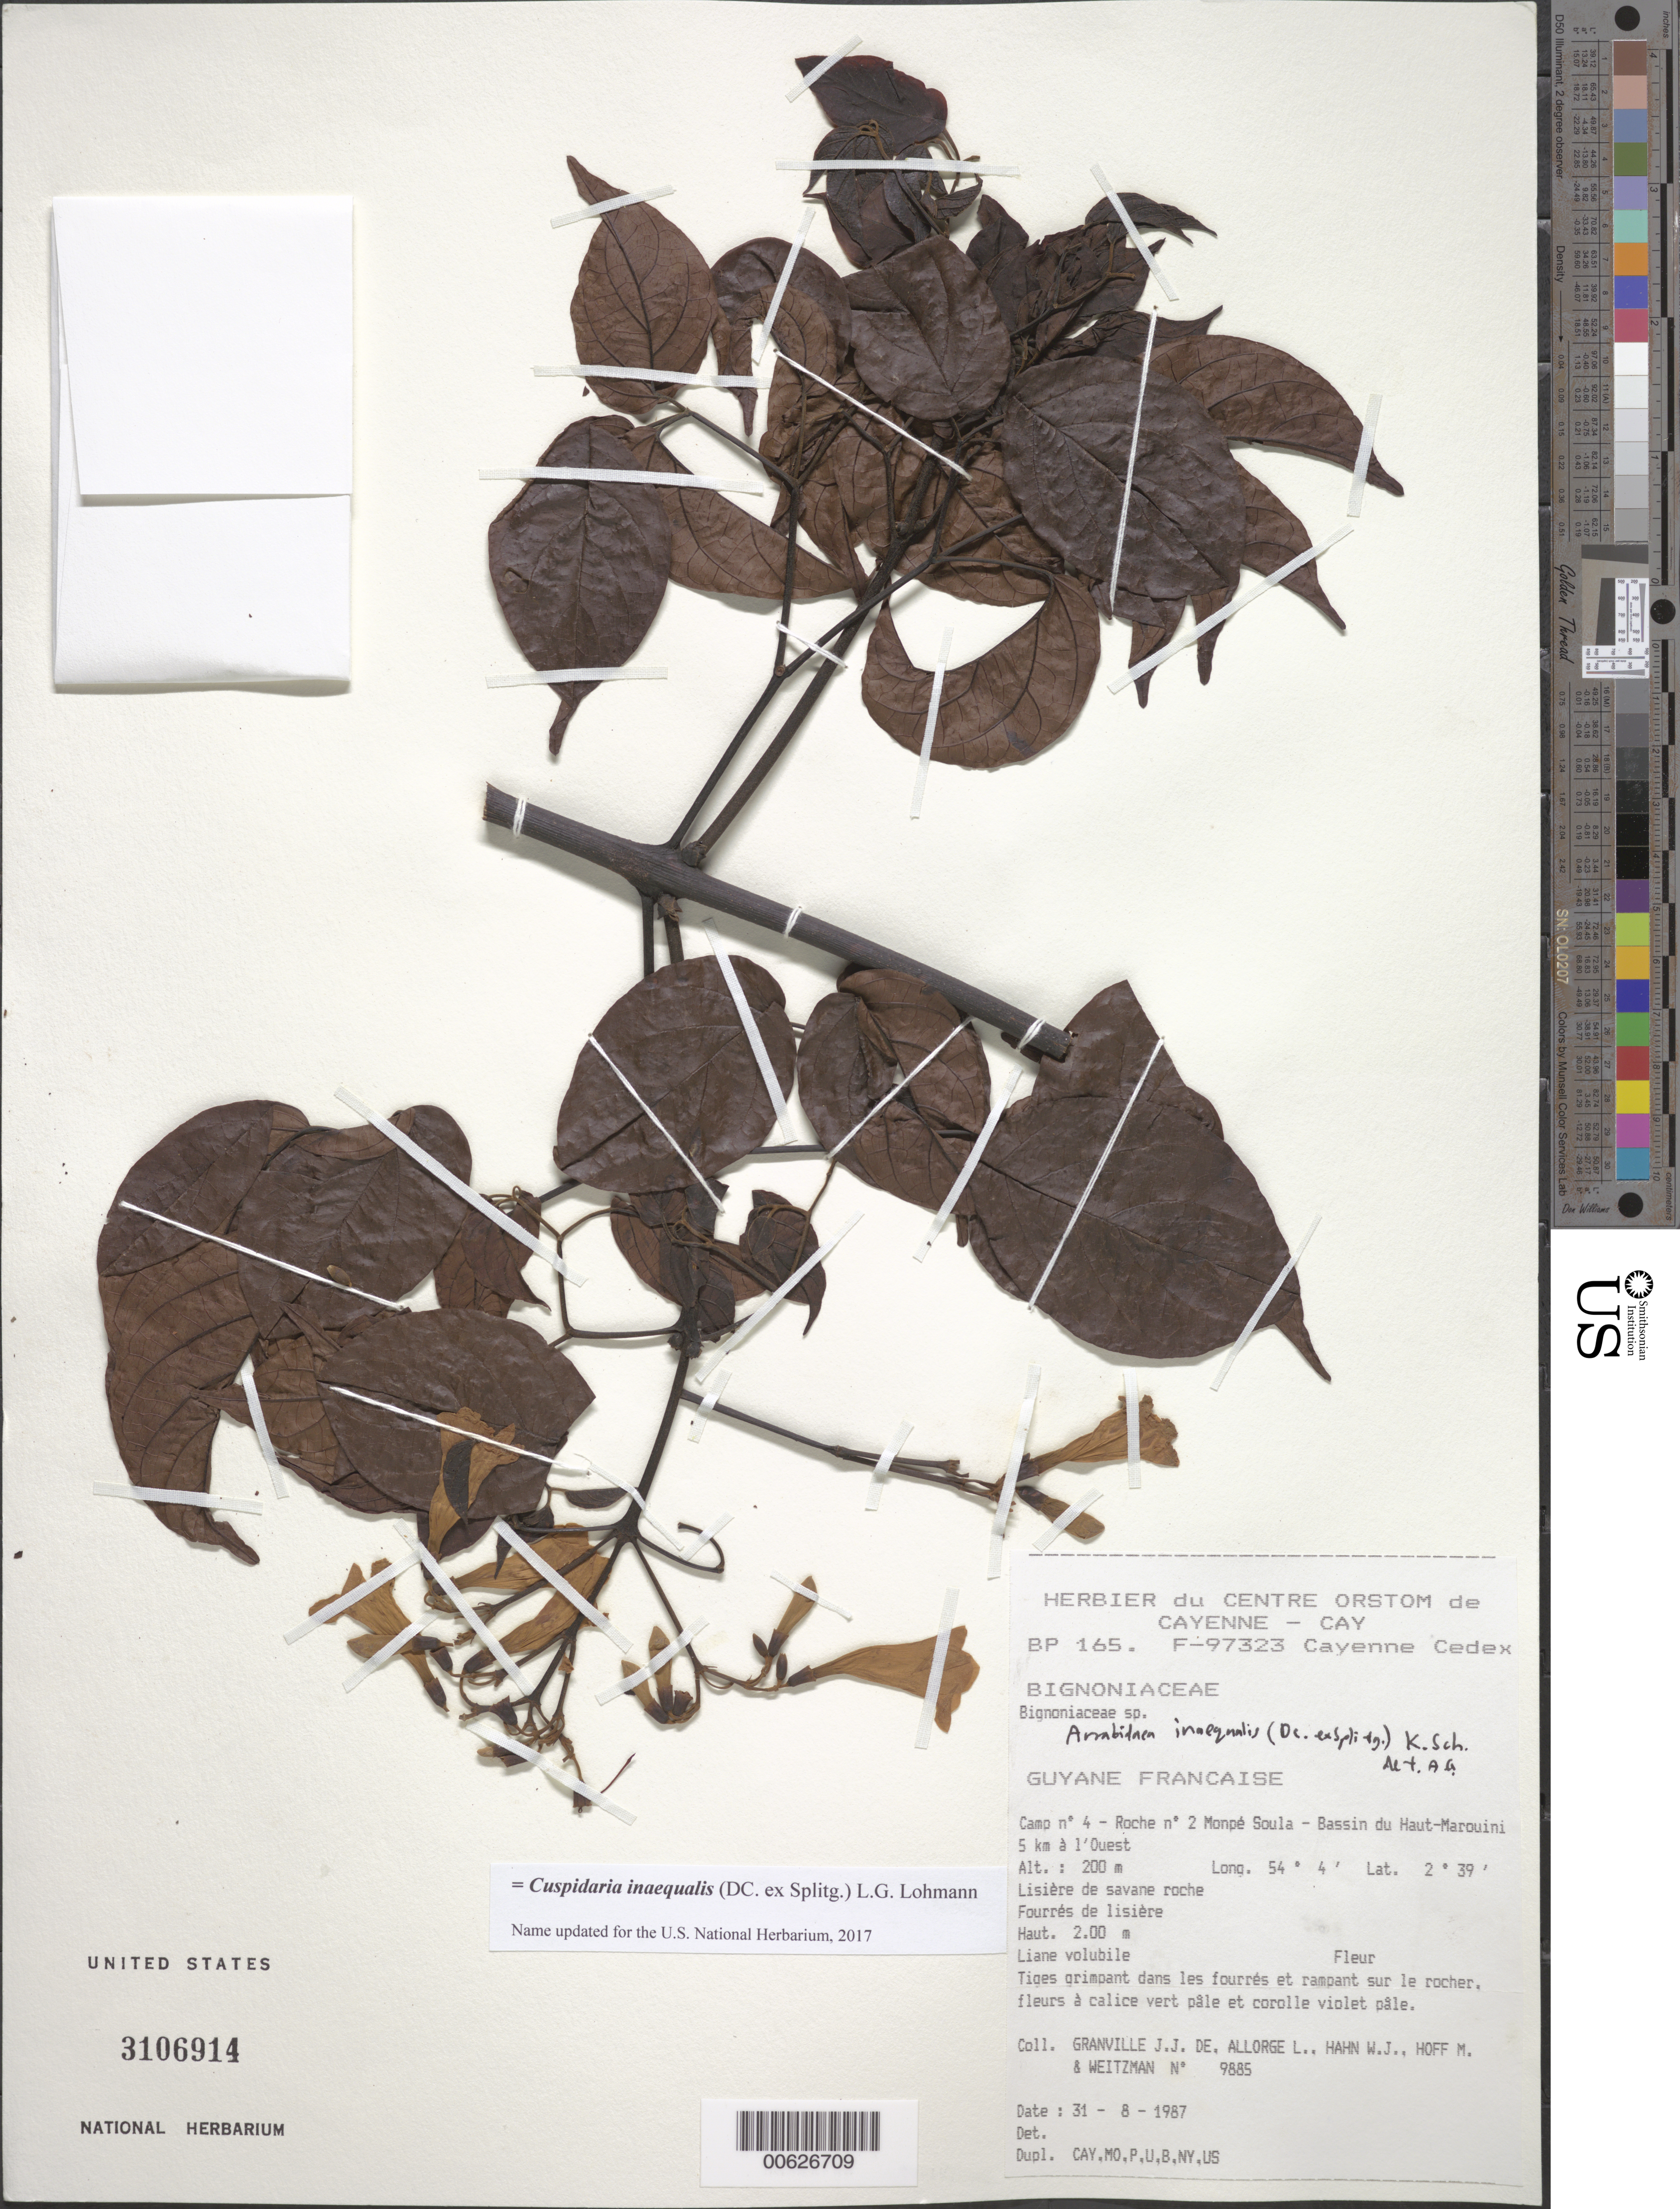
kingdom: Plantae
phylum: Tracheophyta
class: Magnoliopsida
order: Lamiales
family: Bignoniaceae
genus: Cuspidaria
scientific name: Cuspidaria inaequalis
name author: (Splitg.) L.G. Lohmann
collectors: J.-J. de Granville, L. Allorge, W. J. Hahn, M. Hoff & A. L. Weitzman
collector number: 9885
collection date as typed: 31-Aug-87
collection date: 1987-08-31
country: French Guiana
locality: Monpé Soula, Camp #4, roche no. 2, Bassin du Haut-Marouini, 5 km W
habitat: Lisiere de savane roche. Fourres de lisiere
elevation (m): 200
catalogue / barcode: US 3106914